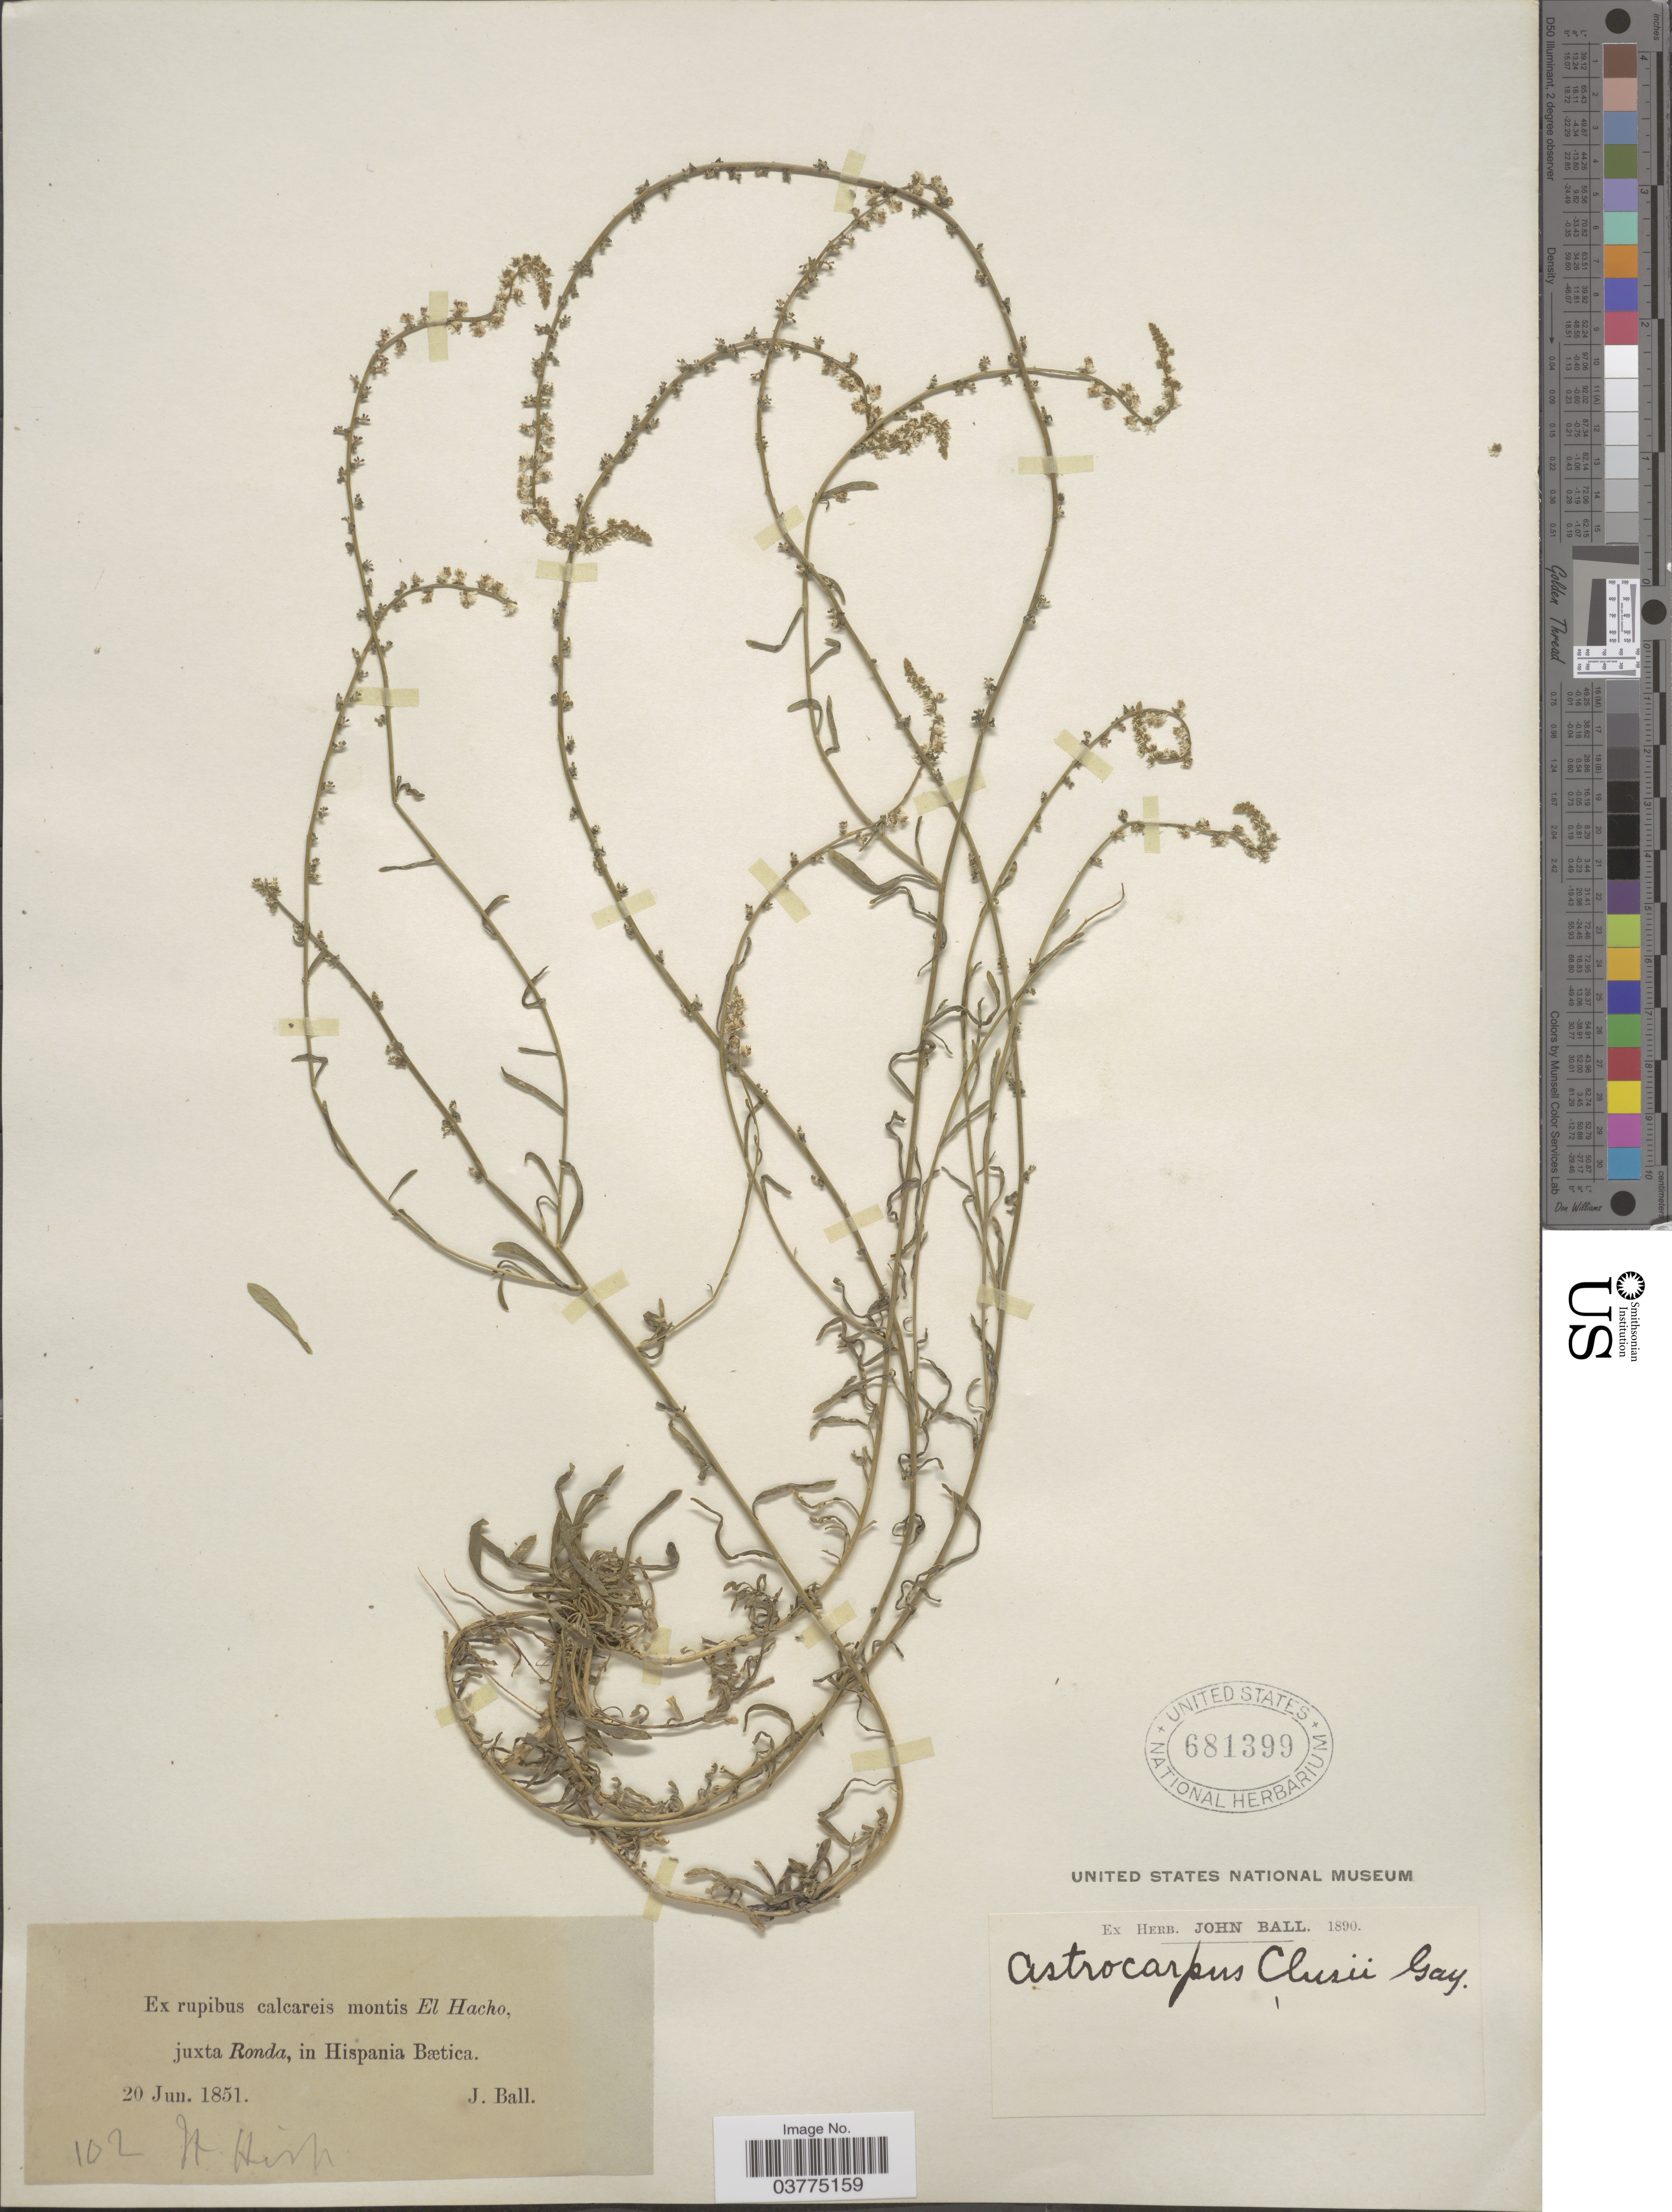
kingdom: Plantae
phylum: Tracheophyta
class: Magnoliopsida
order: Brassicales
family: Resedaceae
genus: Sesamoides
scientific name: Sesamoides purpurascens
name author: (L.) G. López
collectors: J. Ball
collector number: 102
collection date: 1851-06-20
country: Spain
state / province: Andalucia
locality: Ex rupibus calcareis montis El Hacho, juxta Ronda, in Hispania Bætica.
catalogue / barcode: US 681399